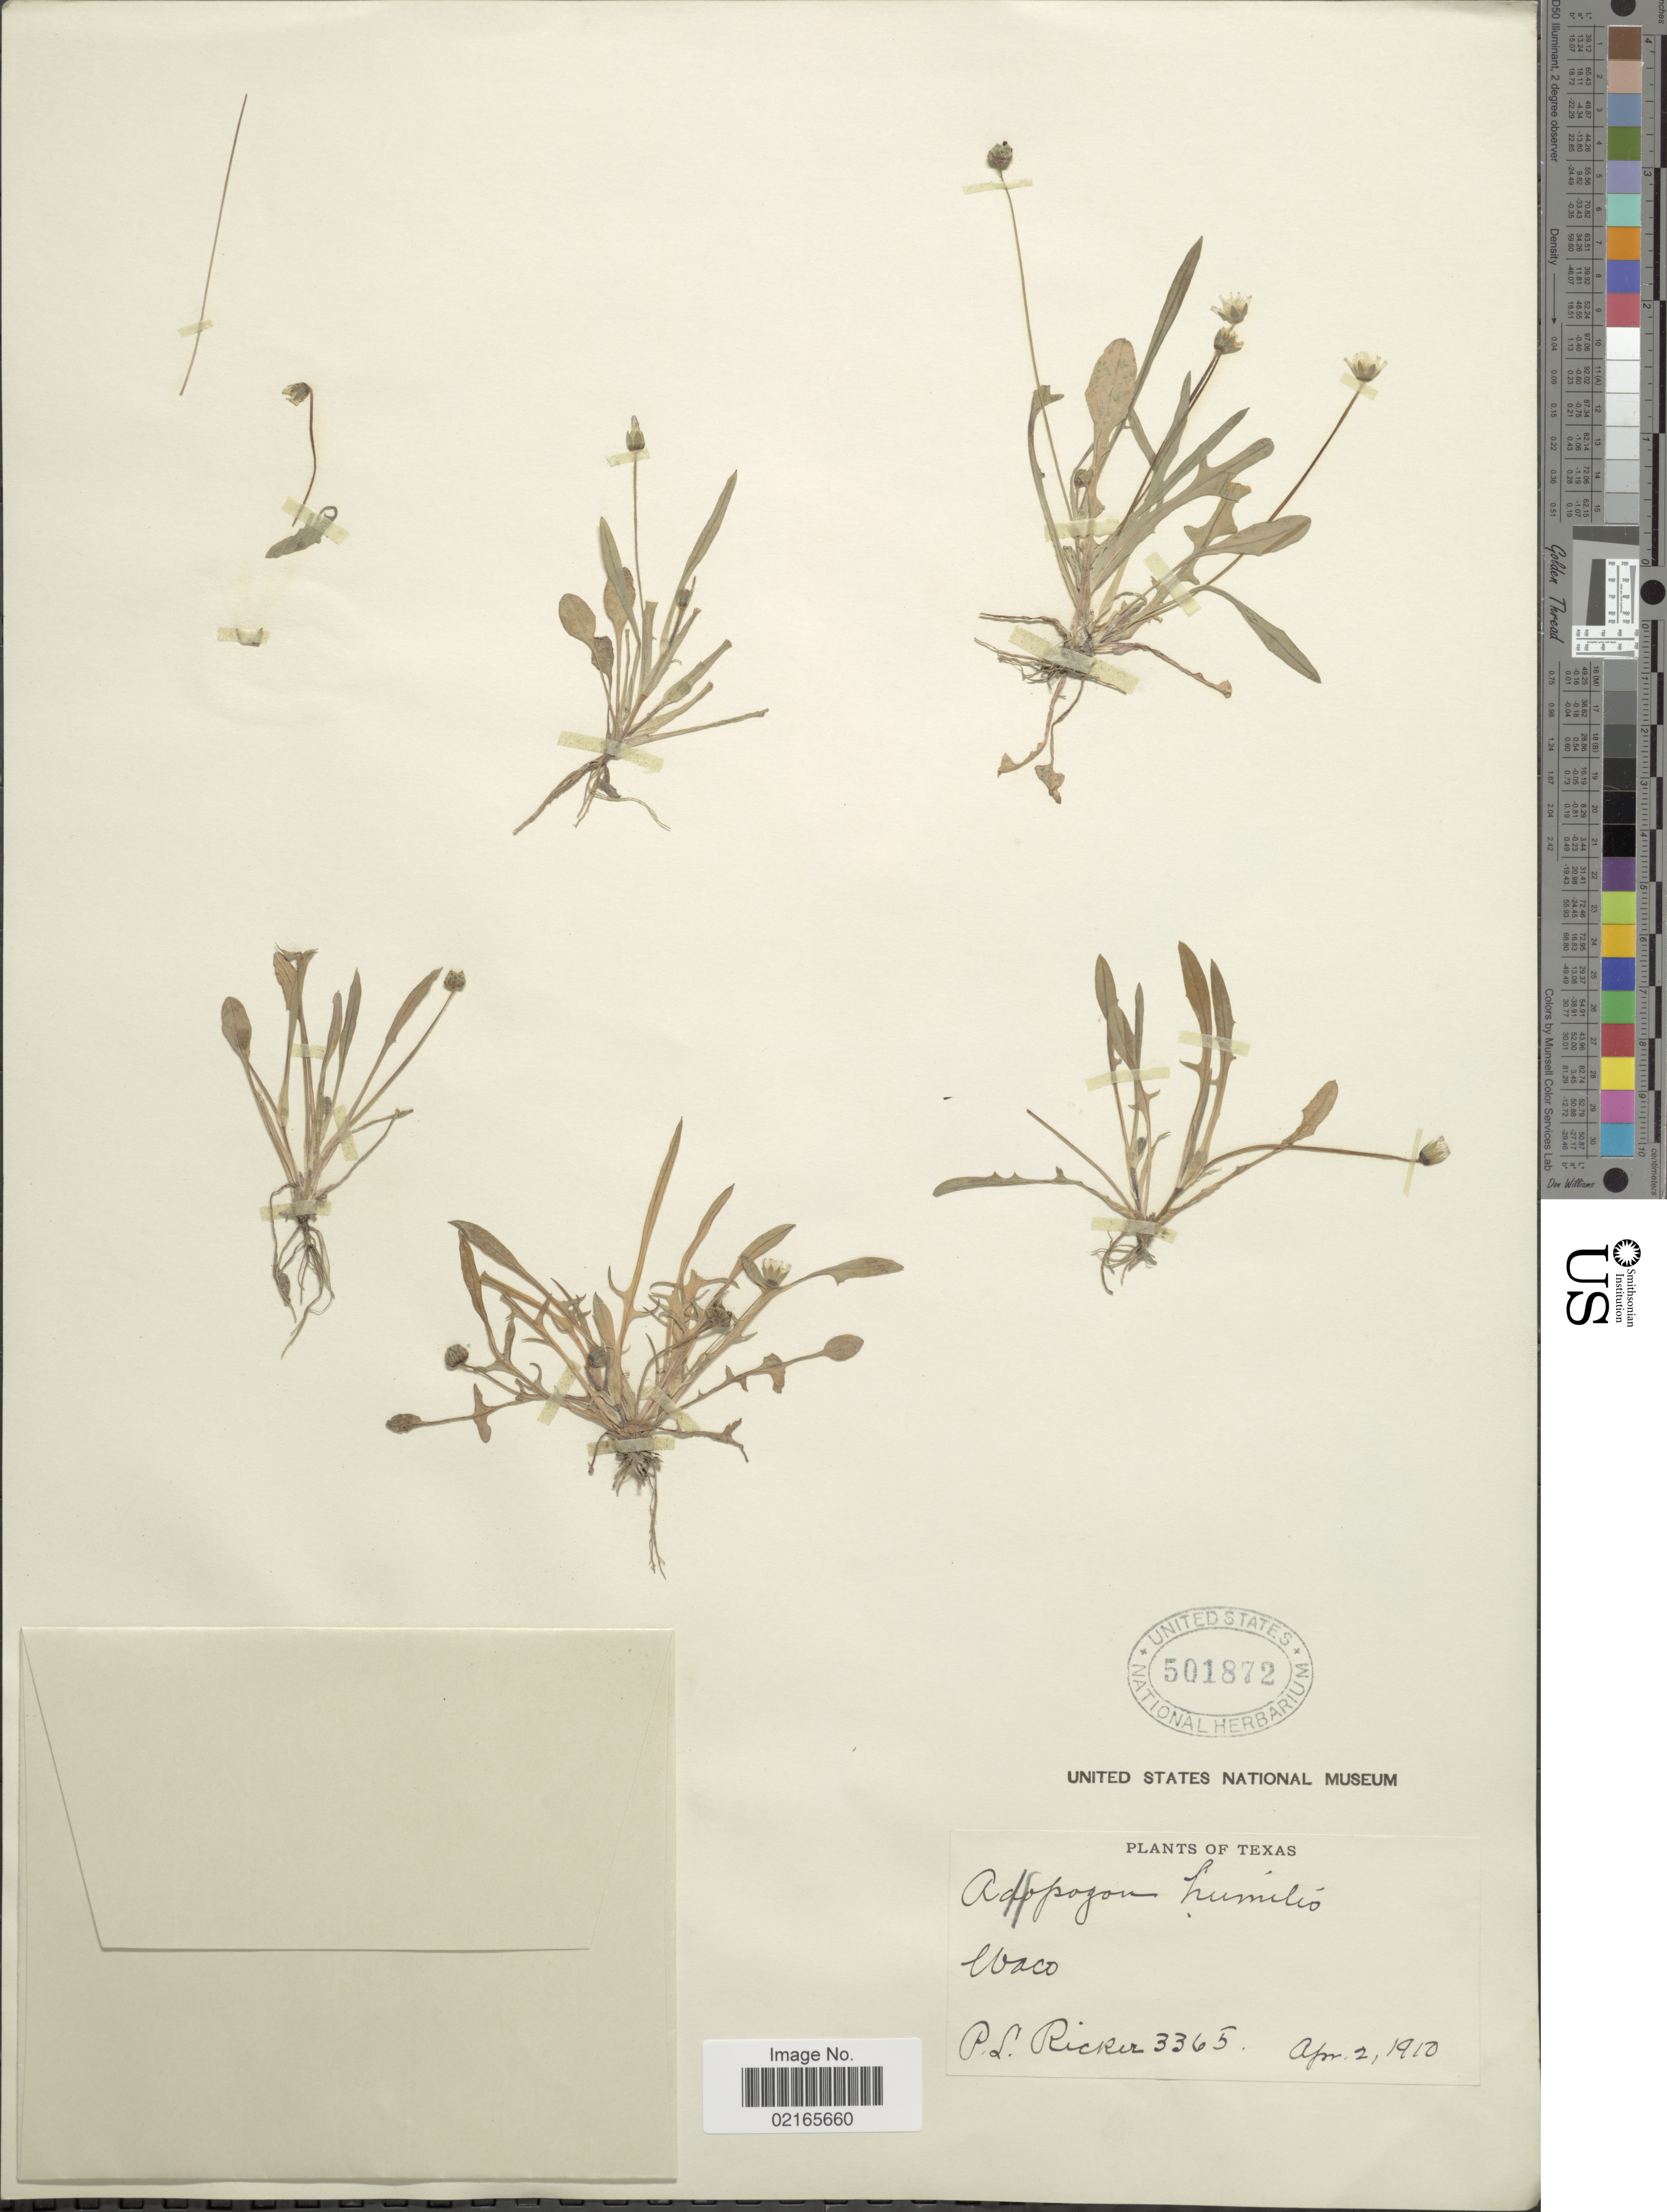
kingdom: Plantae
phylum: Tracheophyta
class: Magnoliopsida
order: Asterales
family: Asteraceae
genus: Krigia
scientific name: Krigia oppositifolia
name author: Raf.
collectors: P. Ricker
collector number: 3365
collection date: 1910-04-02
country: United States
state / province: Texas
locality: Waco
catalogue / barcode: US 501872